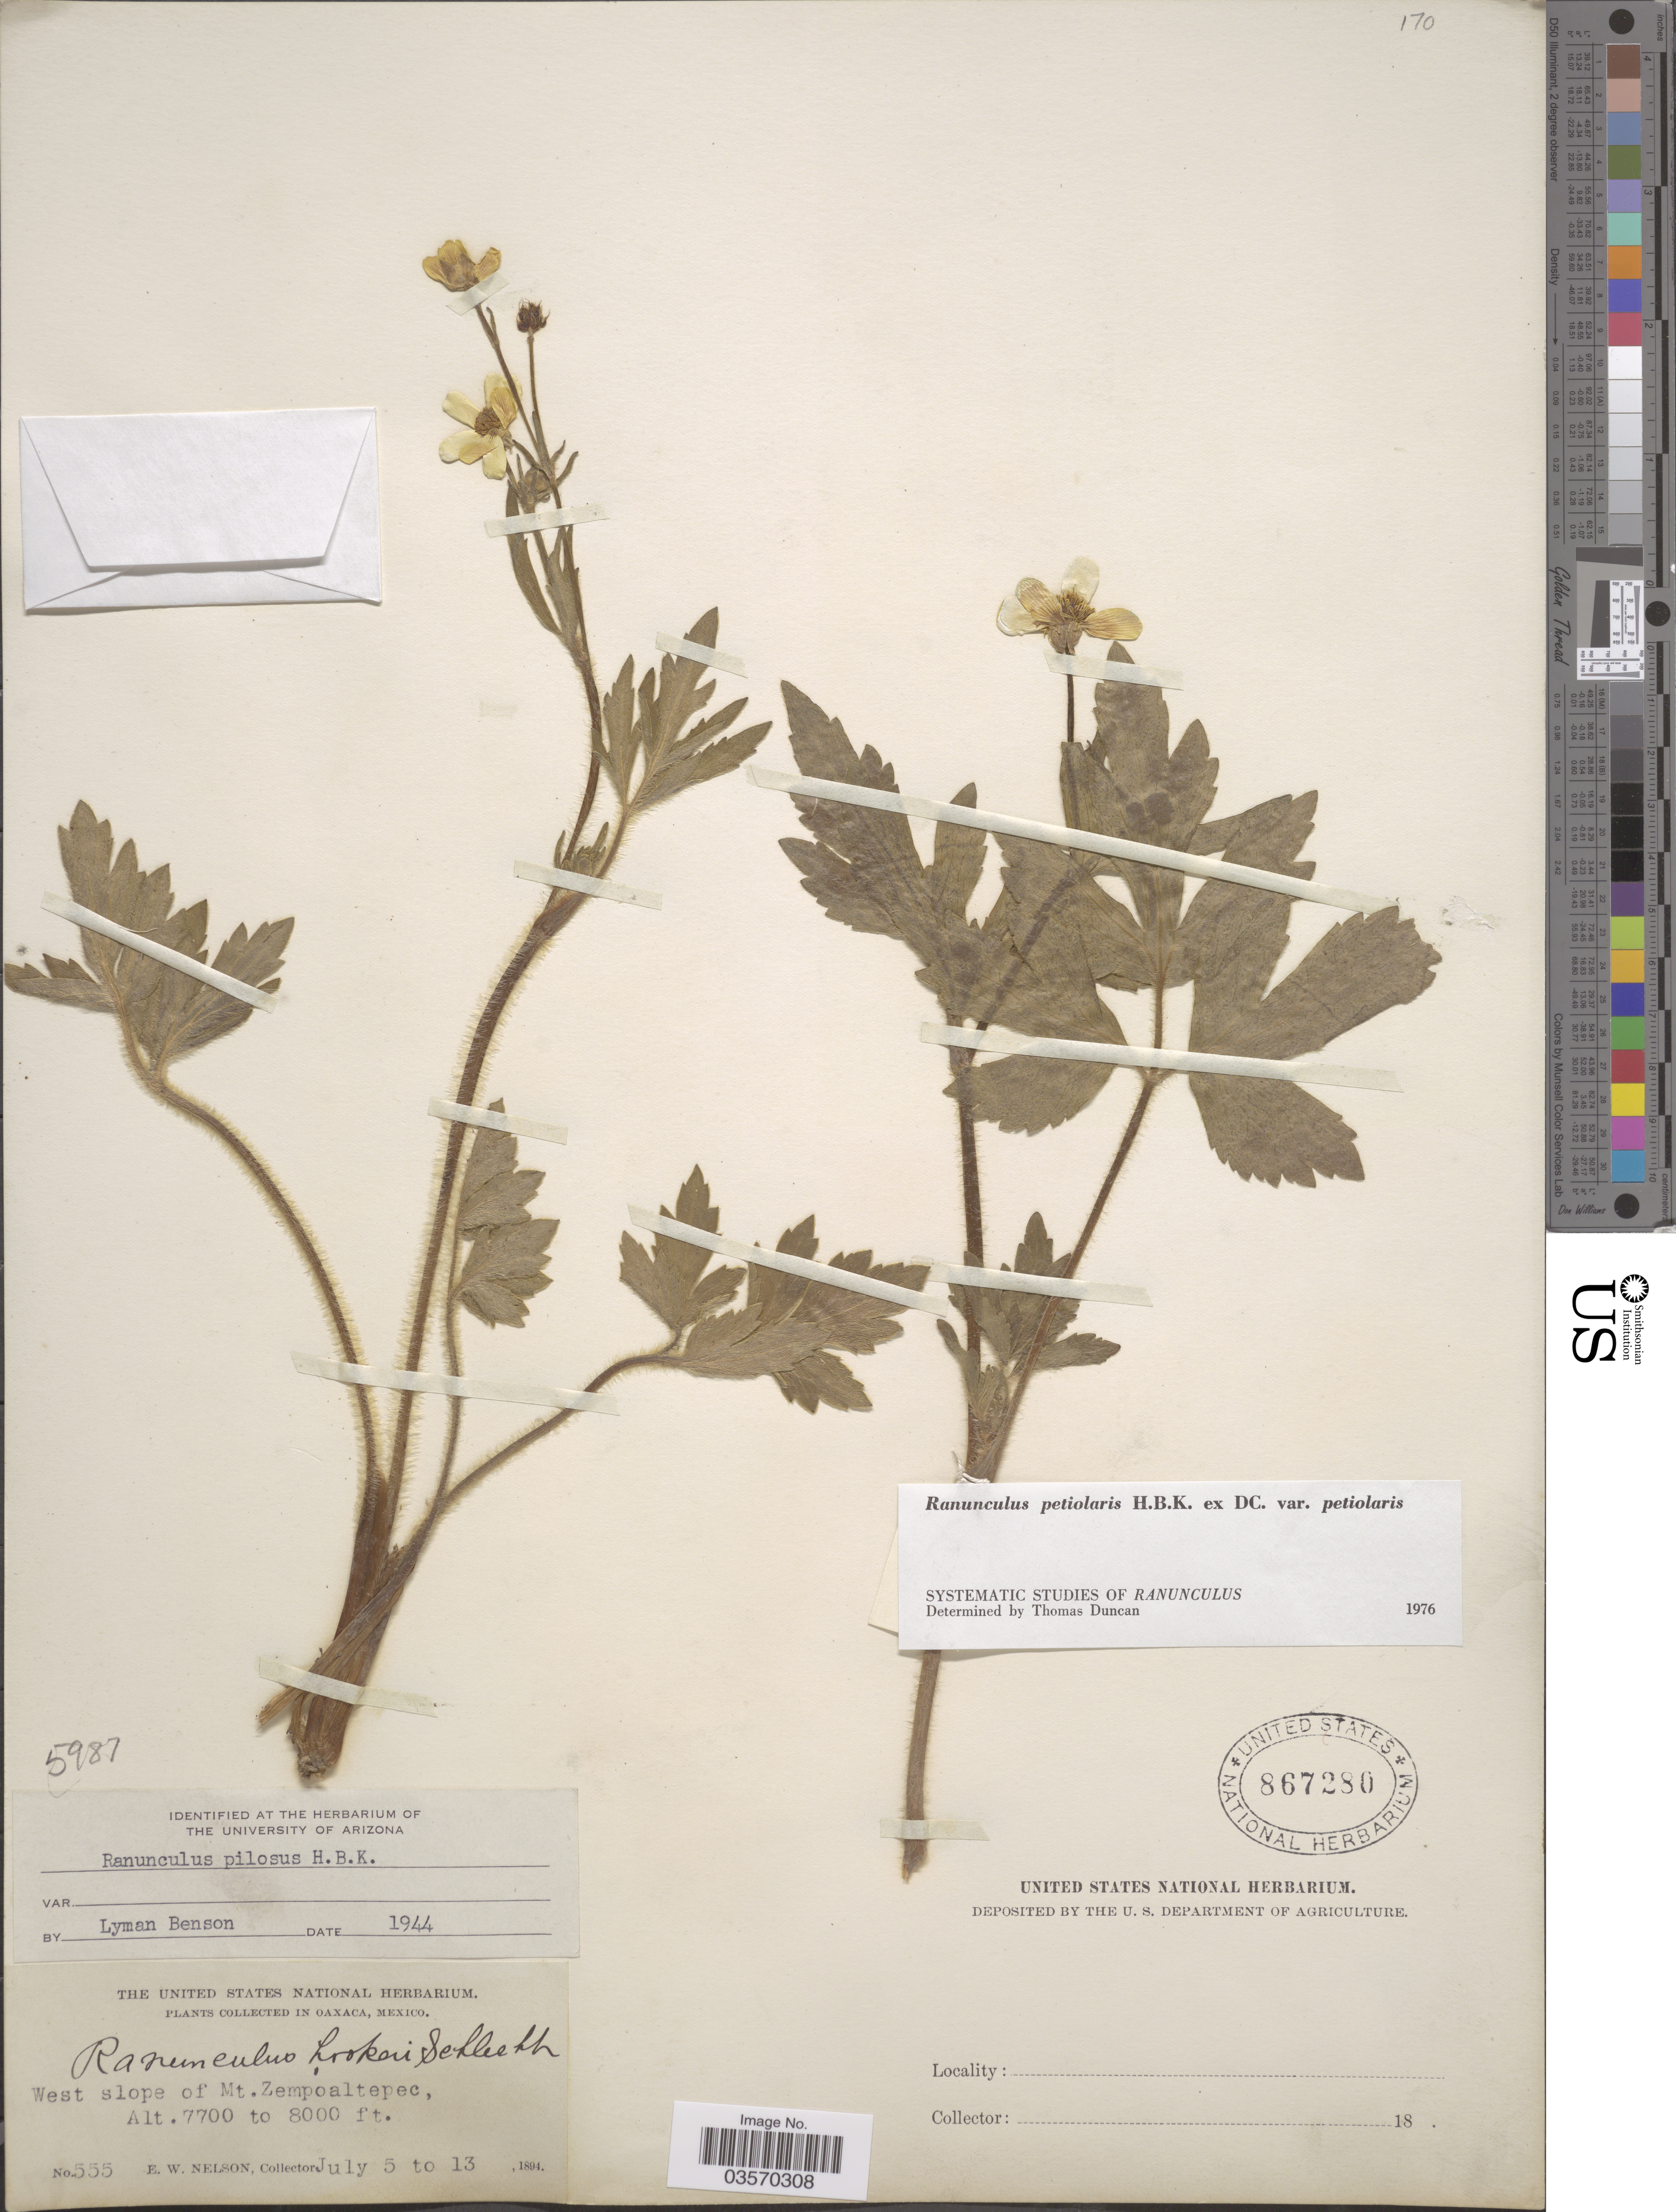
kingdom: Plantae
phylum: Tracheophyta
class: Magnoliopsida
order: Ranunculales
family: Ranunculaceae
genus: Ranunculus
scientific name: Ranunculus petiolaris var. petiolaris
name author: Kunth ex DC.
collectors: E. W. Nelson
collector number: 555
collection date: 1894-07-05/1894-07-13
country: Mexico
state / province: Oaxaca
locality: West slope of Mt. Zempoaltepec.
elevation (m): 2347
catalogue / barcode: US 867280